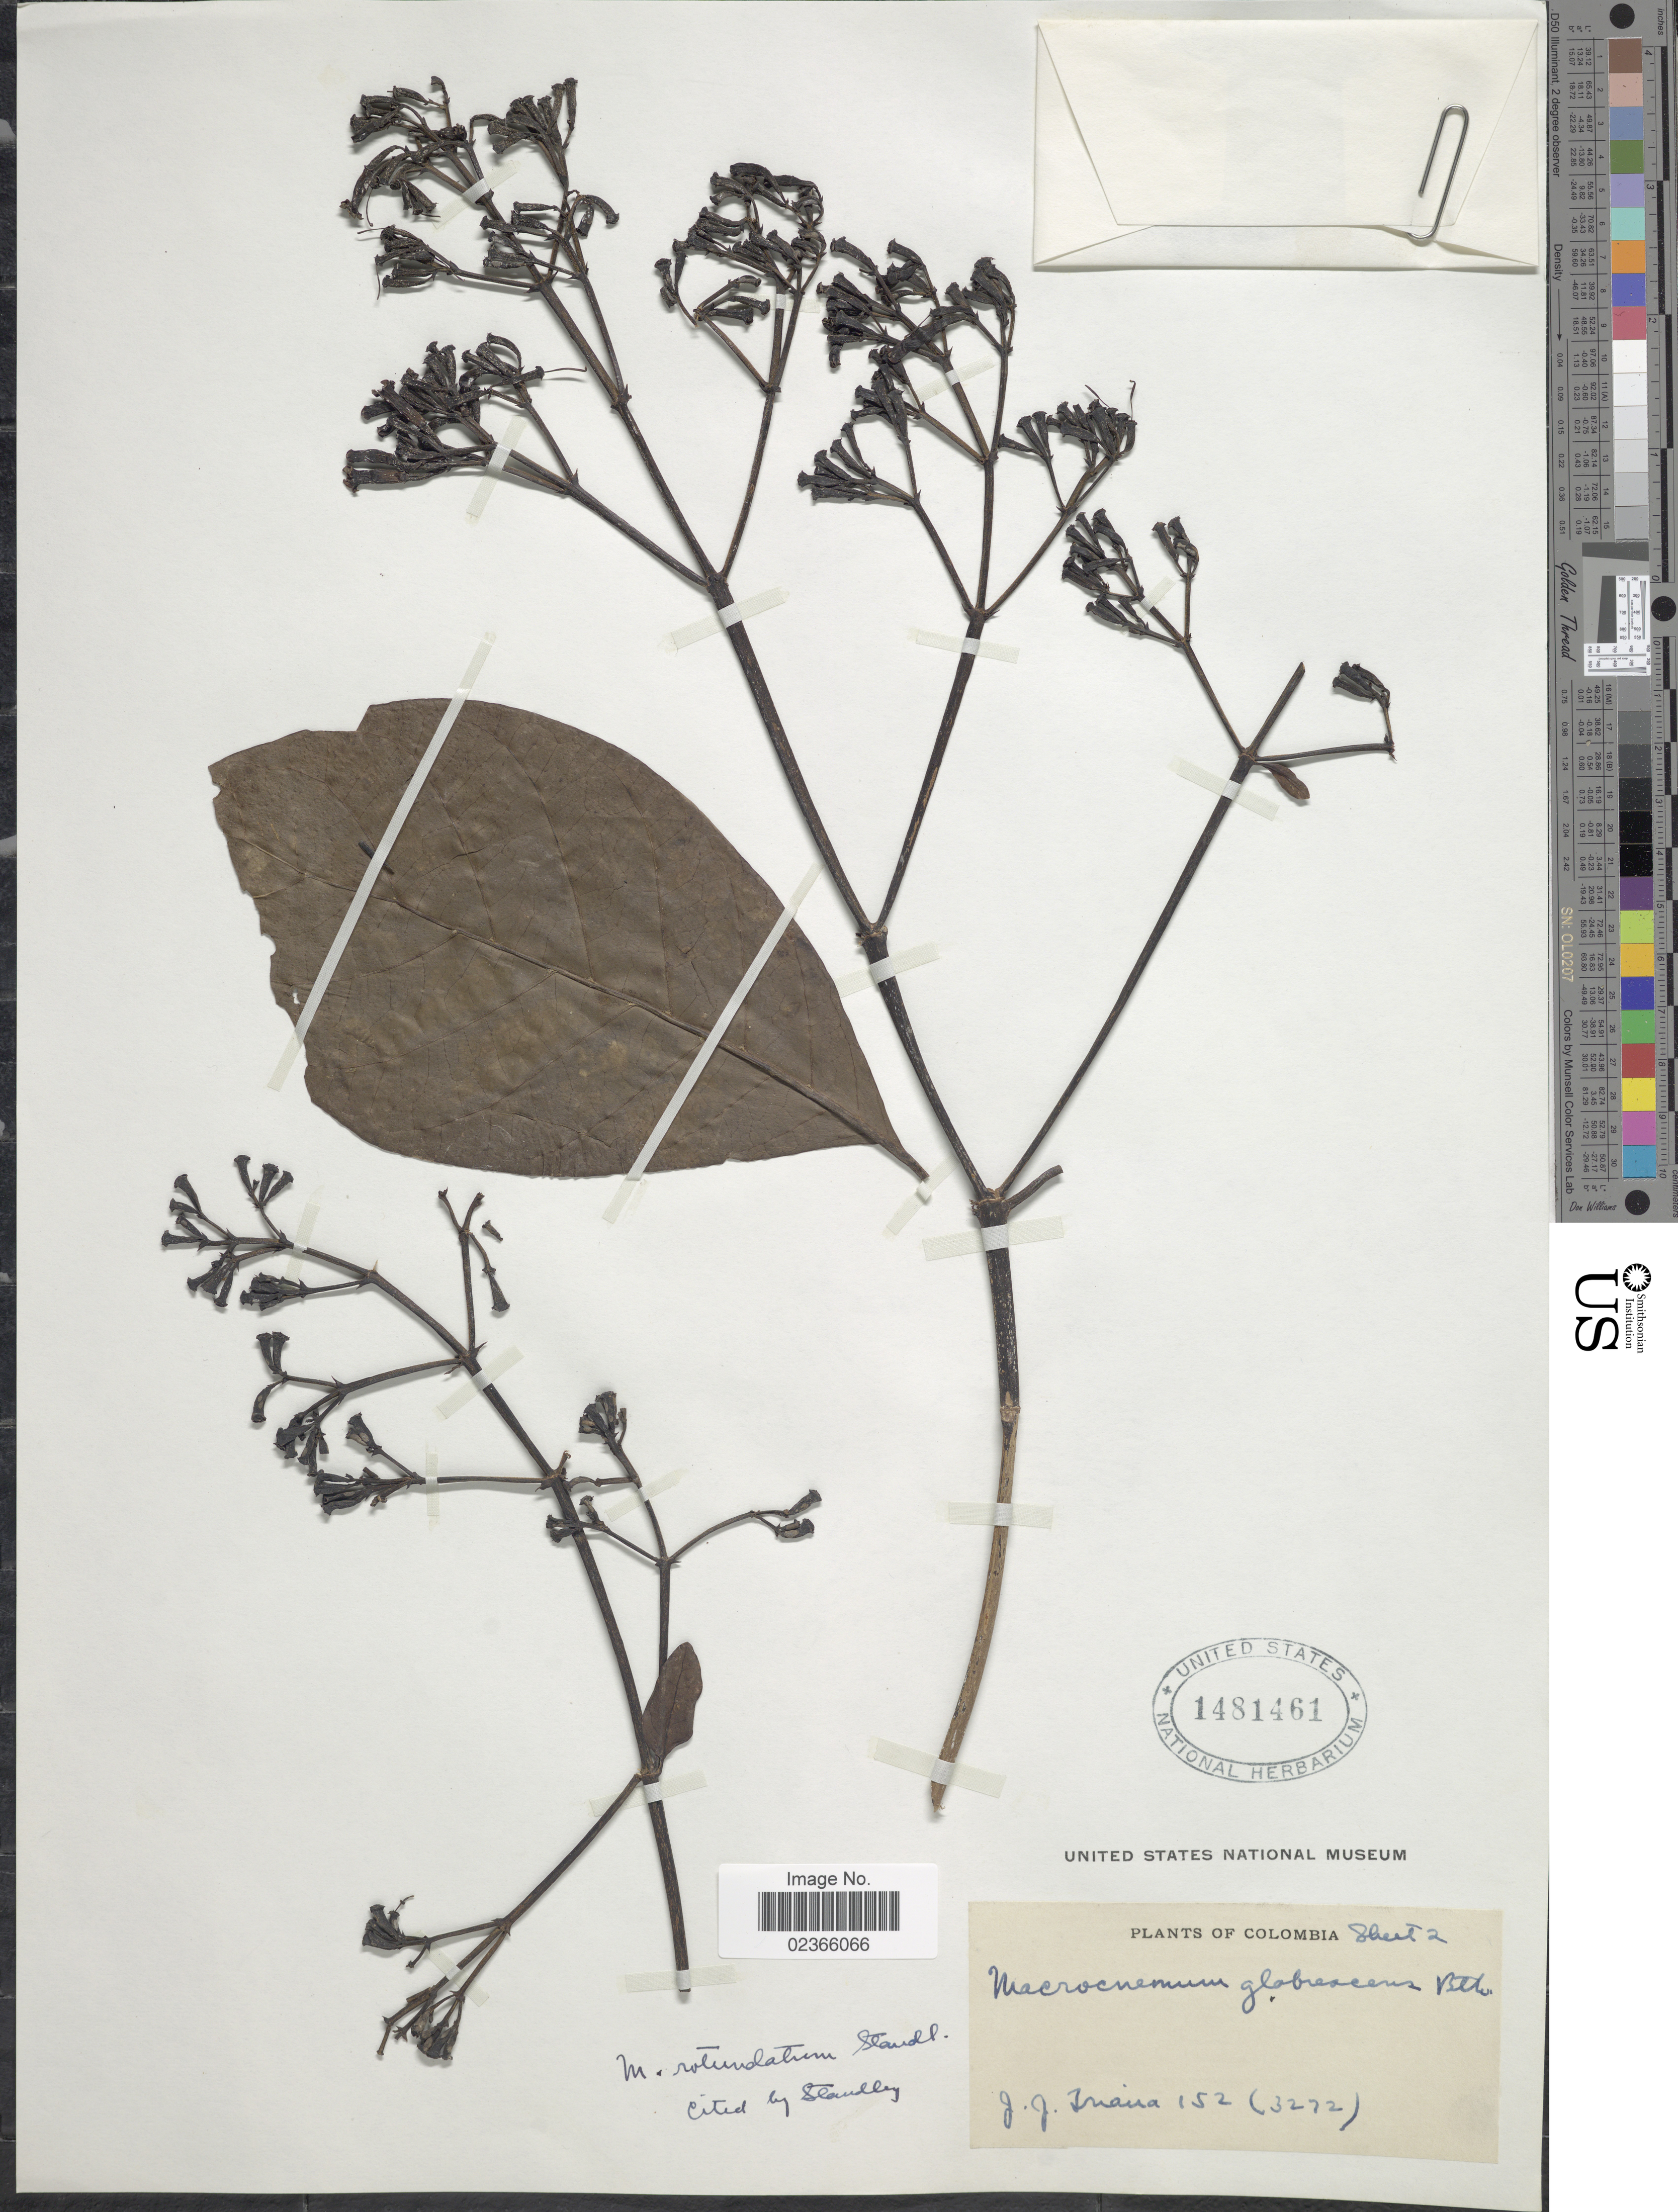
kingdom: Plantae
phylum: Tracheophyta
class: Magnoliopsida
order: Gentianales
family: Rubiaceae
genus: Macrocnemum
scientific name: Macrocnemum rotundatum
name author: Standl.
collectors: J. J. Triana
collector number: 152/3272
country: Colombia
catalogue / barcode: US 1481461